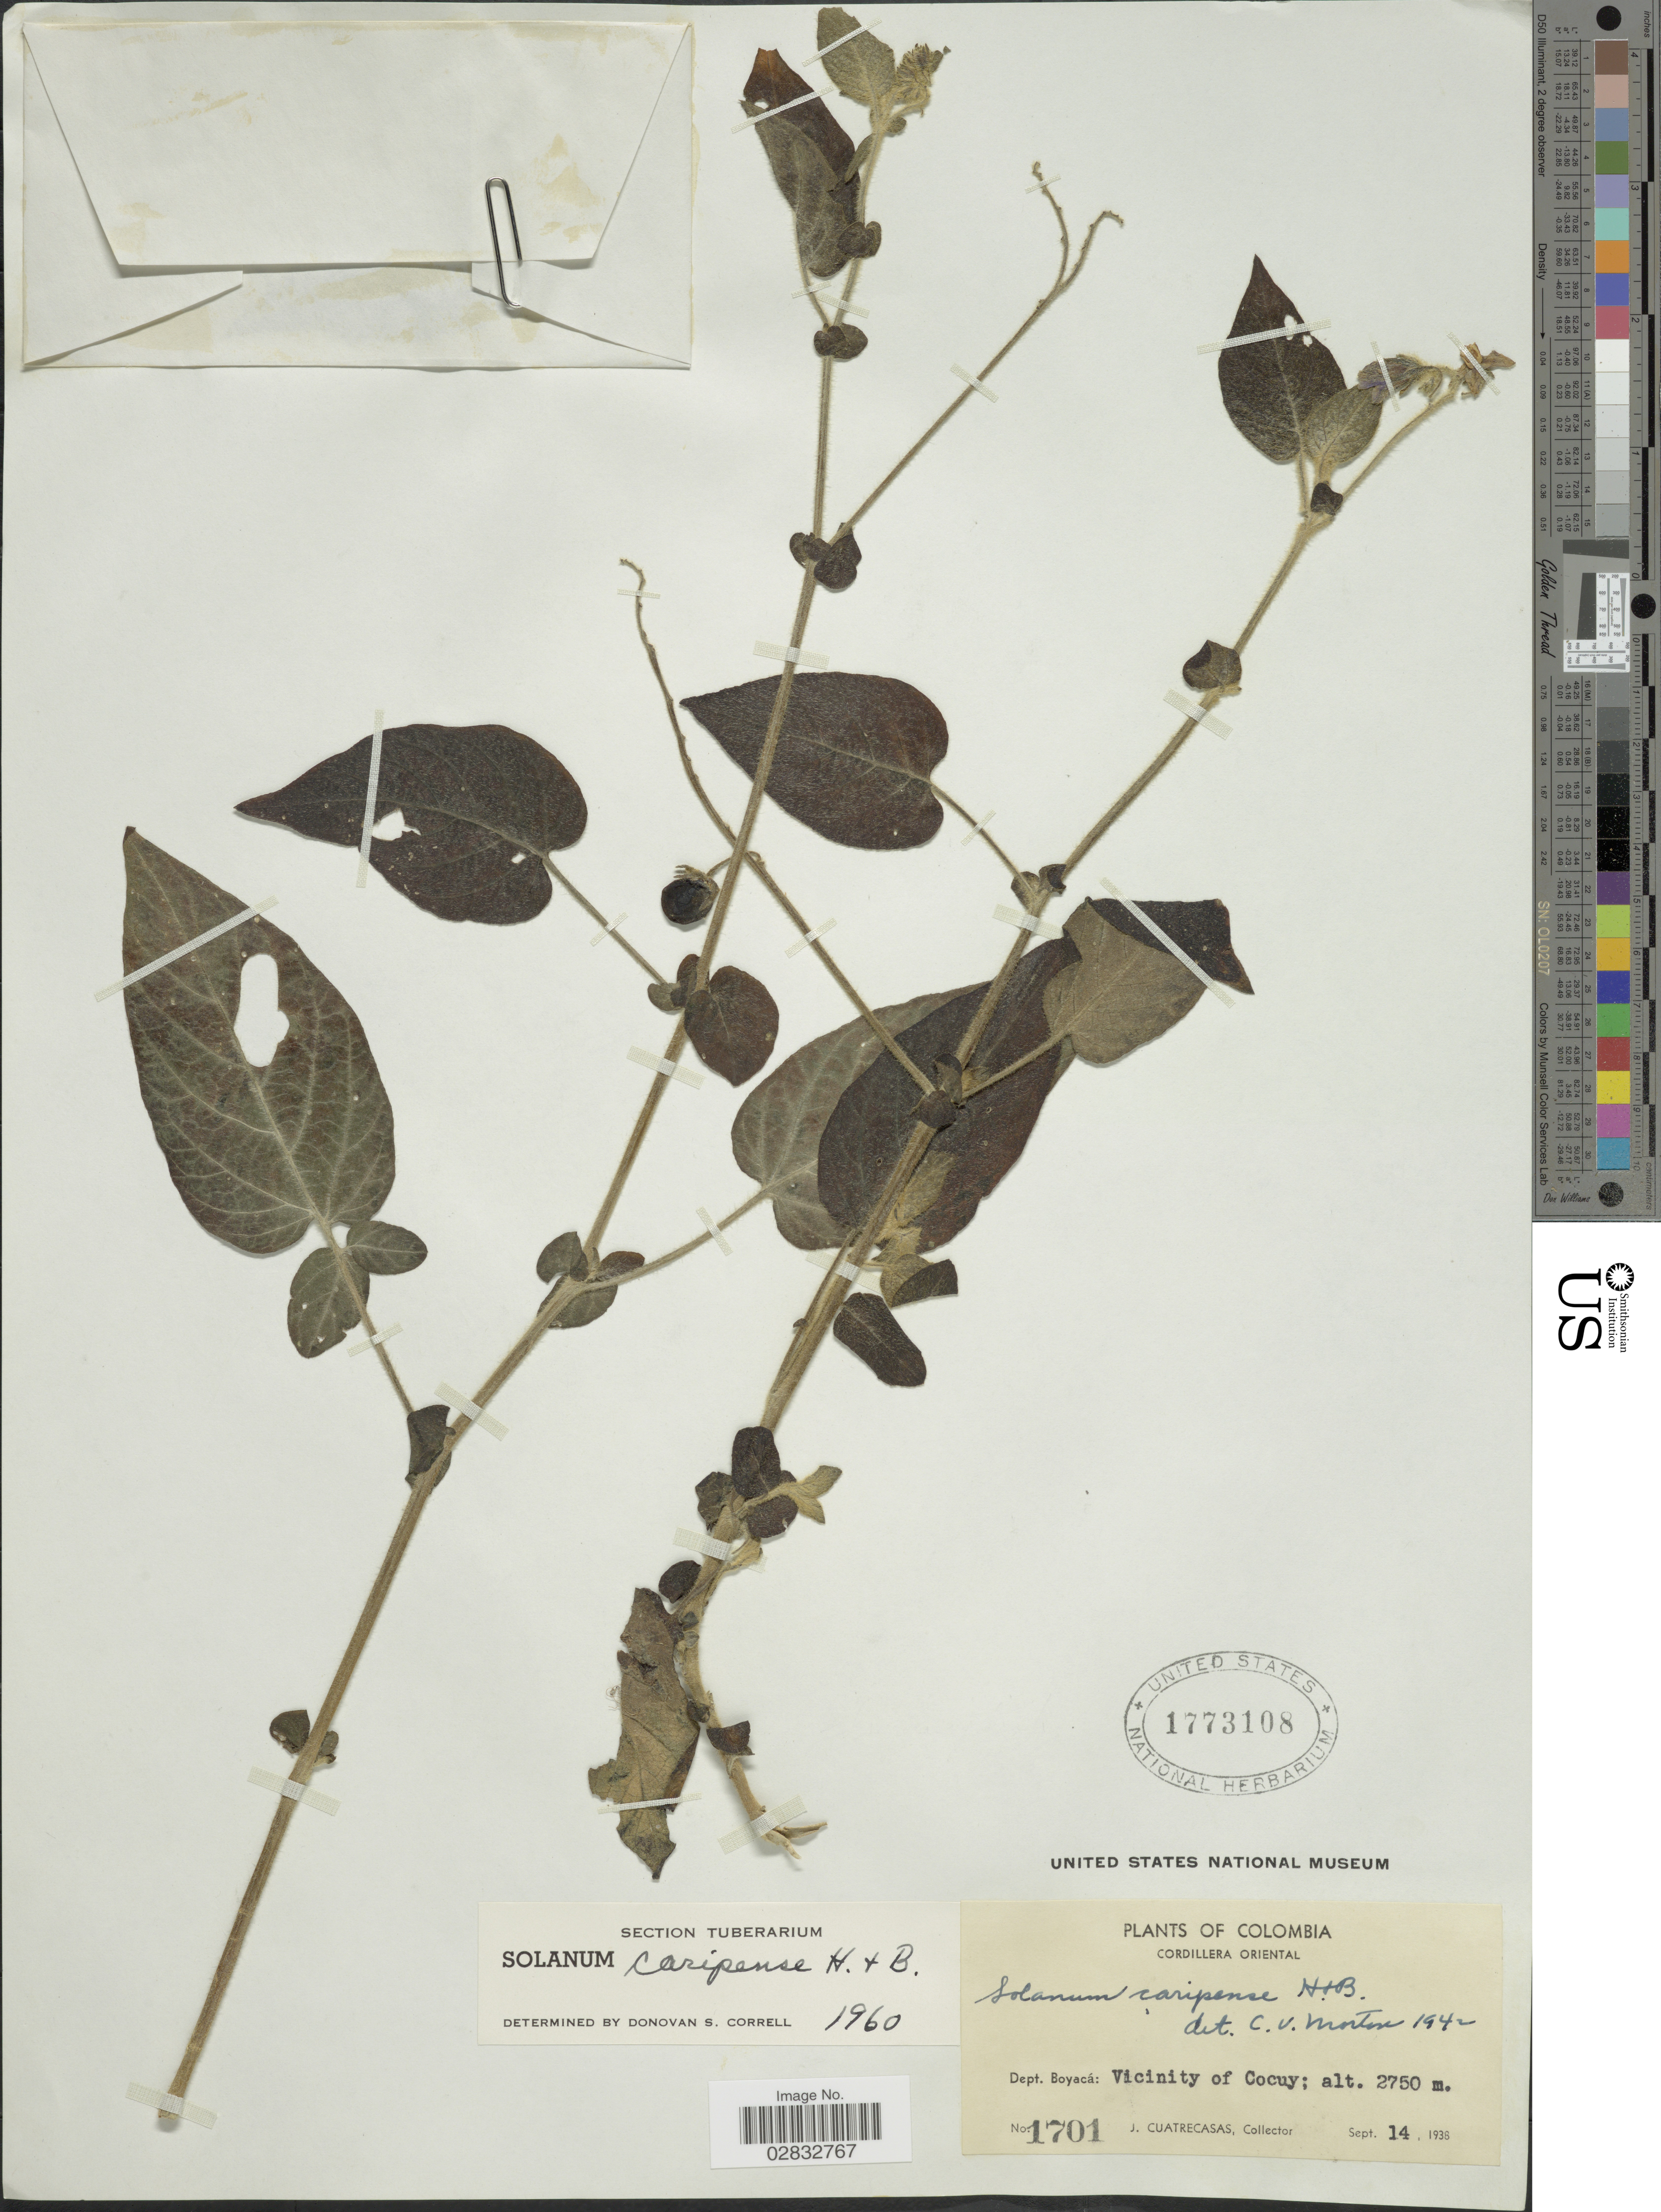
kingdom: Plantae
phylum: Tracheophyta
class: Magnoliopsida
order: Solanales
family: Solanaceae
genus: Solanum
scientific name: Solanum caripense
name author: Humb. & Bonpl. ex Dunal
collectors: J. Cuatrecasas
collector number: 1701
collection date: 1938-09-14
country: Colombia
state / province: Boyacá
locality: Cordillera Oriental. Dept. Boyacá: Vicinity of Cocuy.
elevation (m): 2750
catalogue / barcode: US 1773108